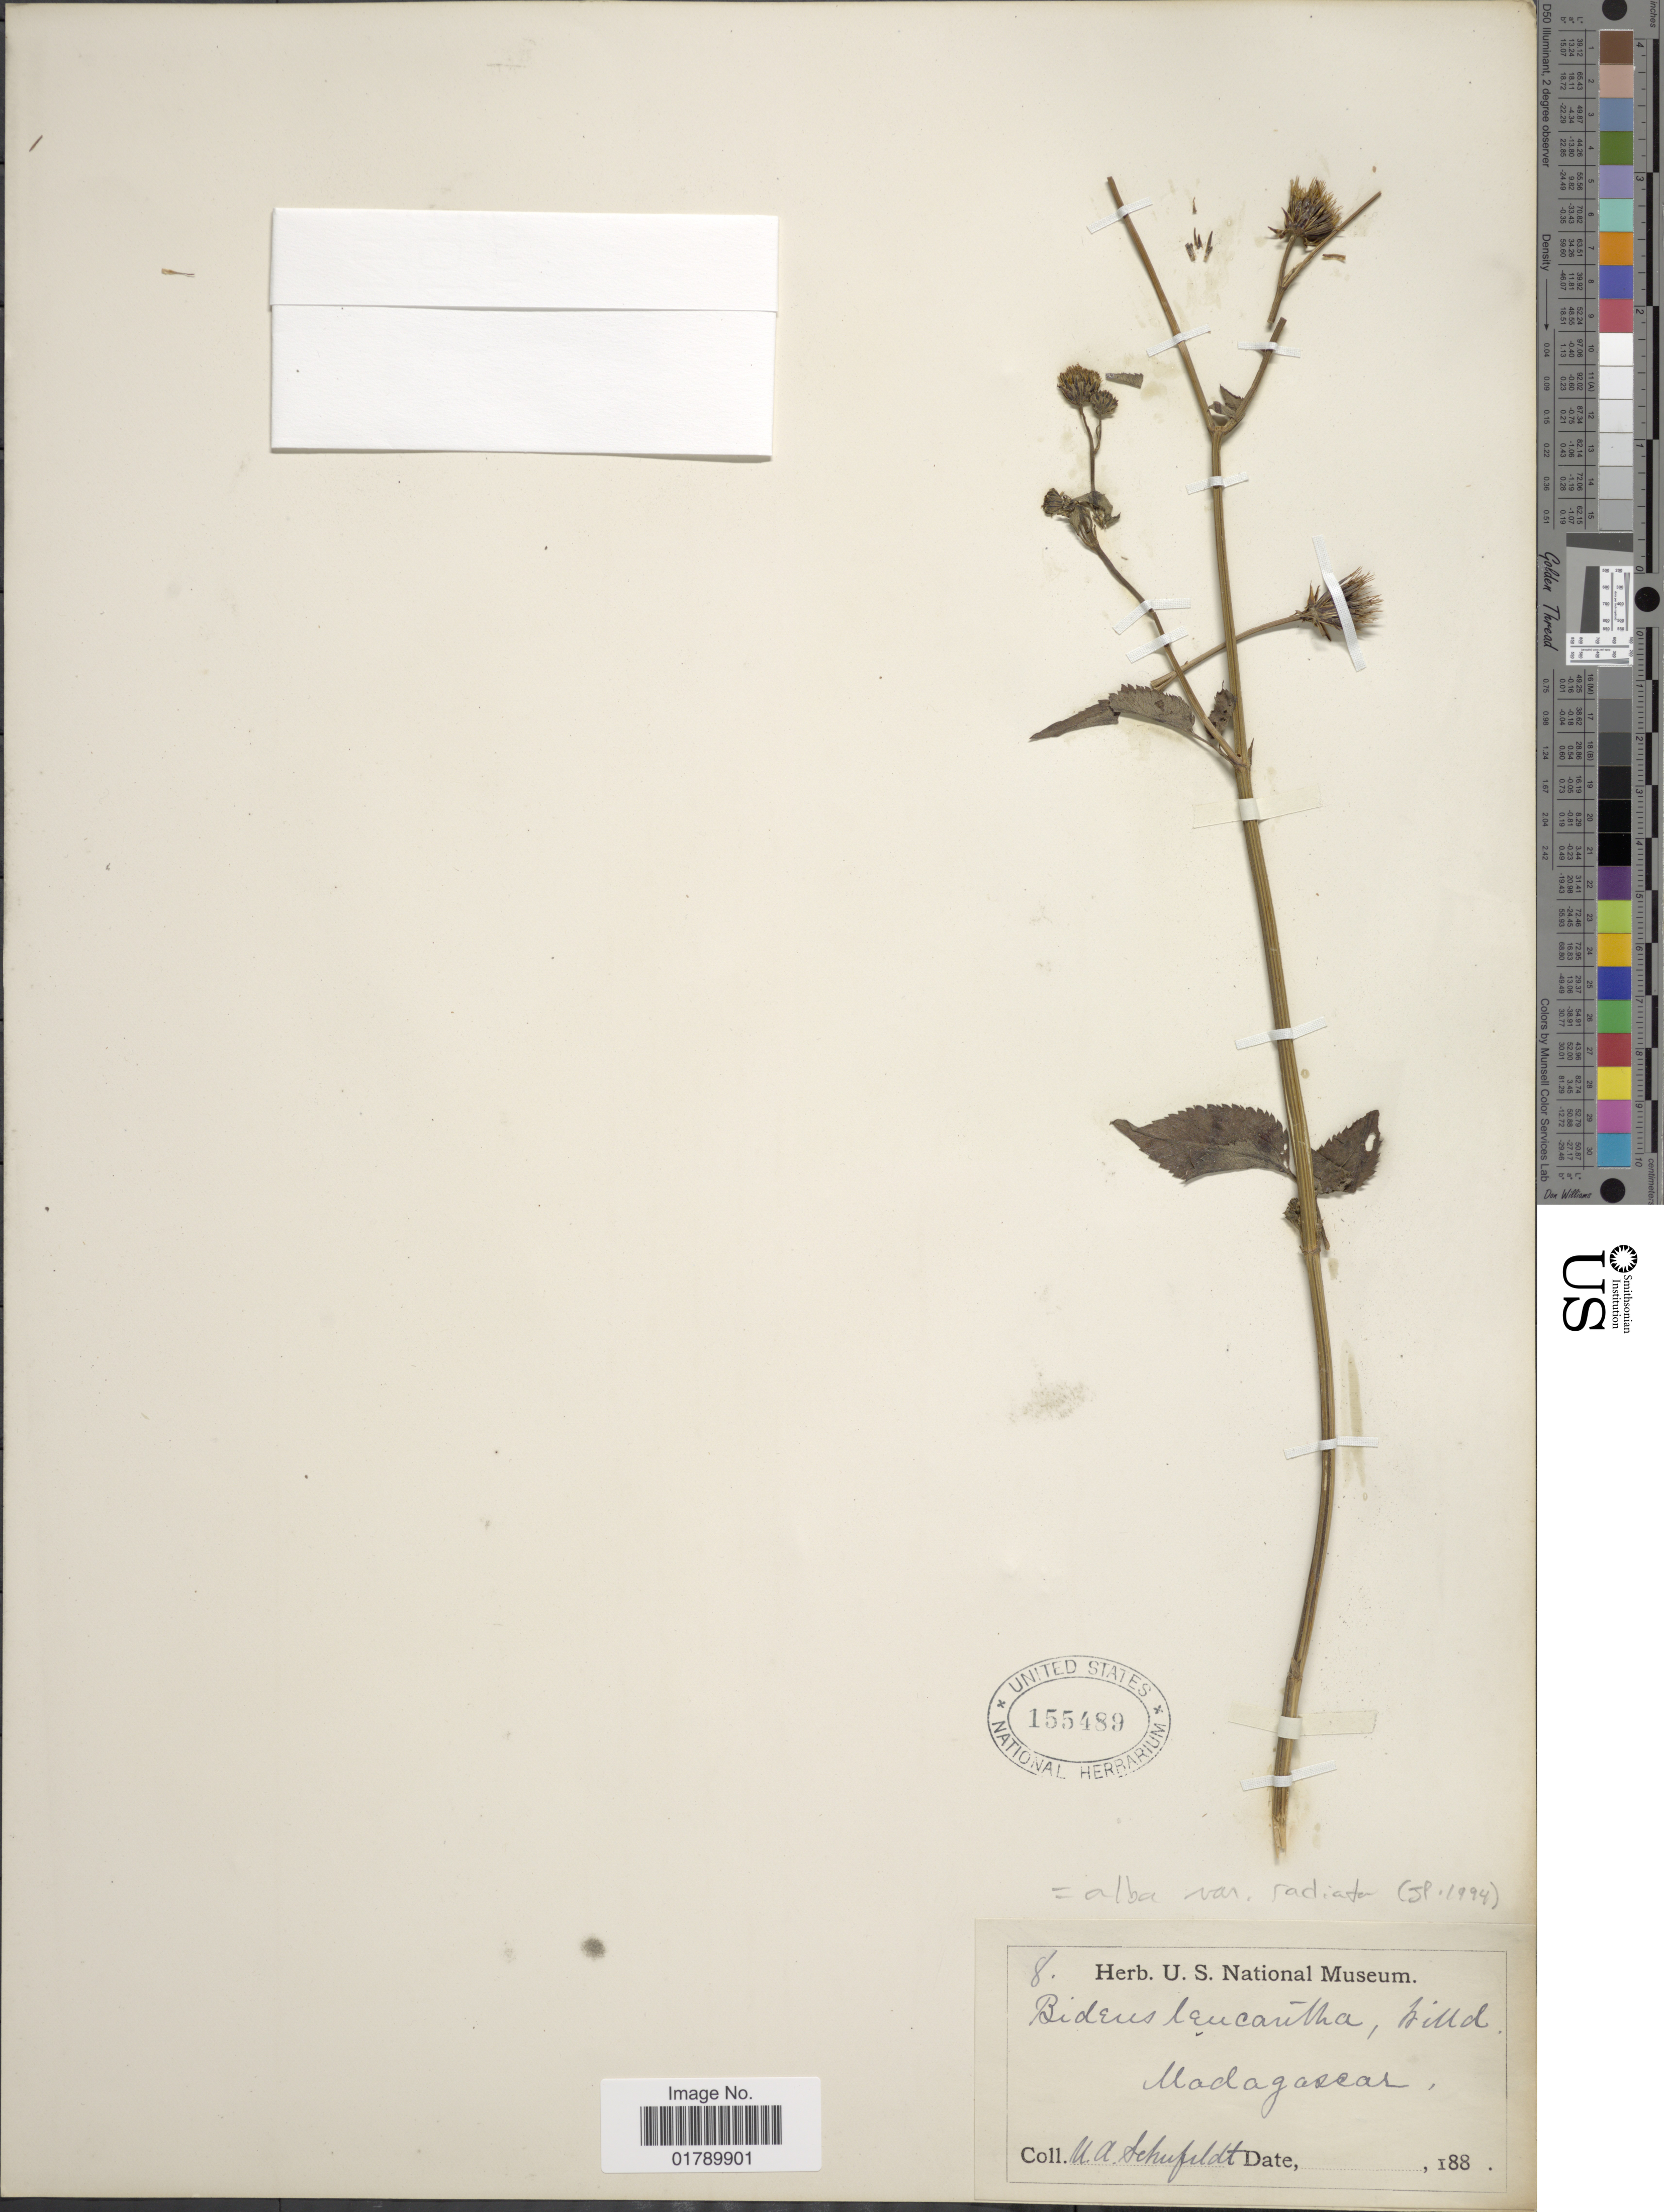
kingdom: Plantae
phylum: Tracheophyta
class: Magnoliopsida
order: Asterales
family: Asteraceae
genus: Bidens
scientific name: Bidens alba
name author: (L.) DC.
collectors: M. Schufeldt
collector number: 8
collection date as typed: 188_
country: Madagascar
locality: Madagascar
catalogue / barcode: US 155489